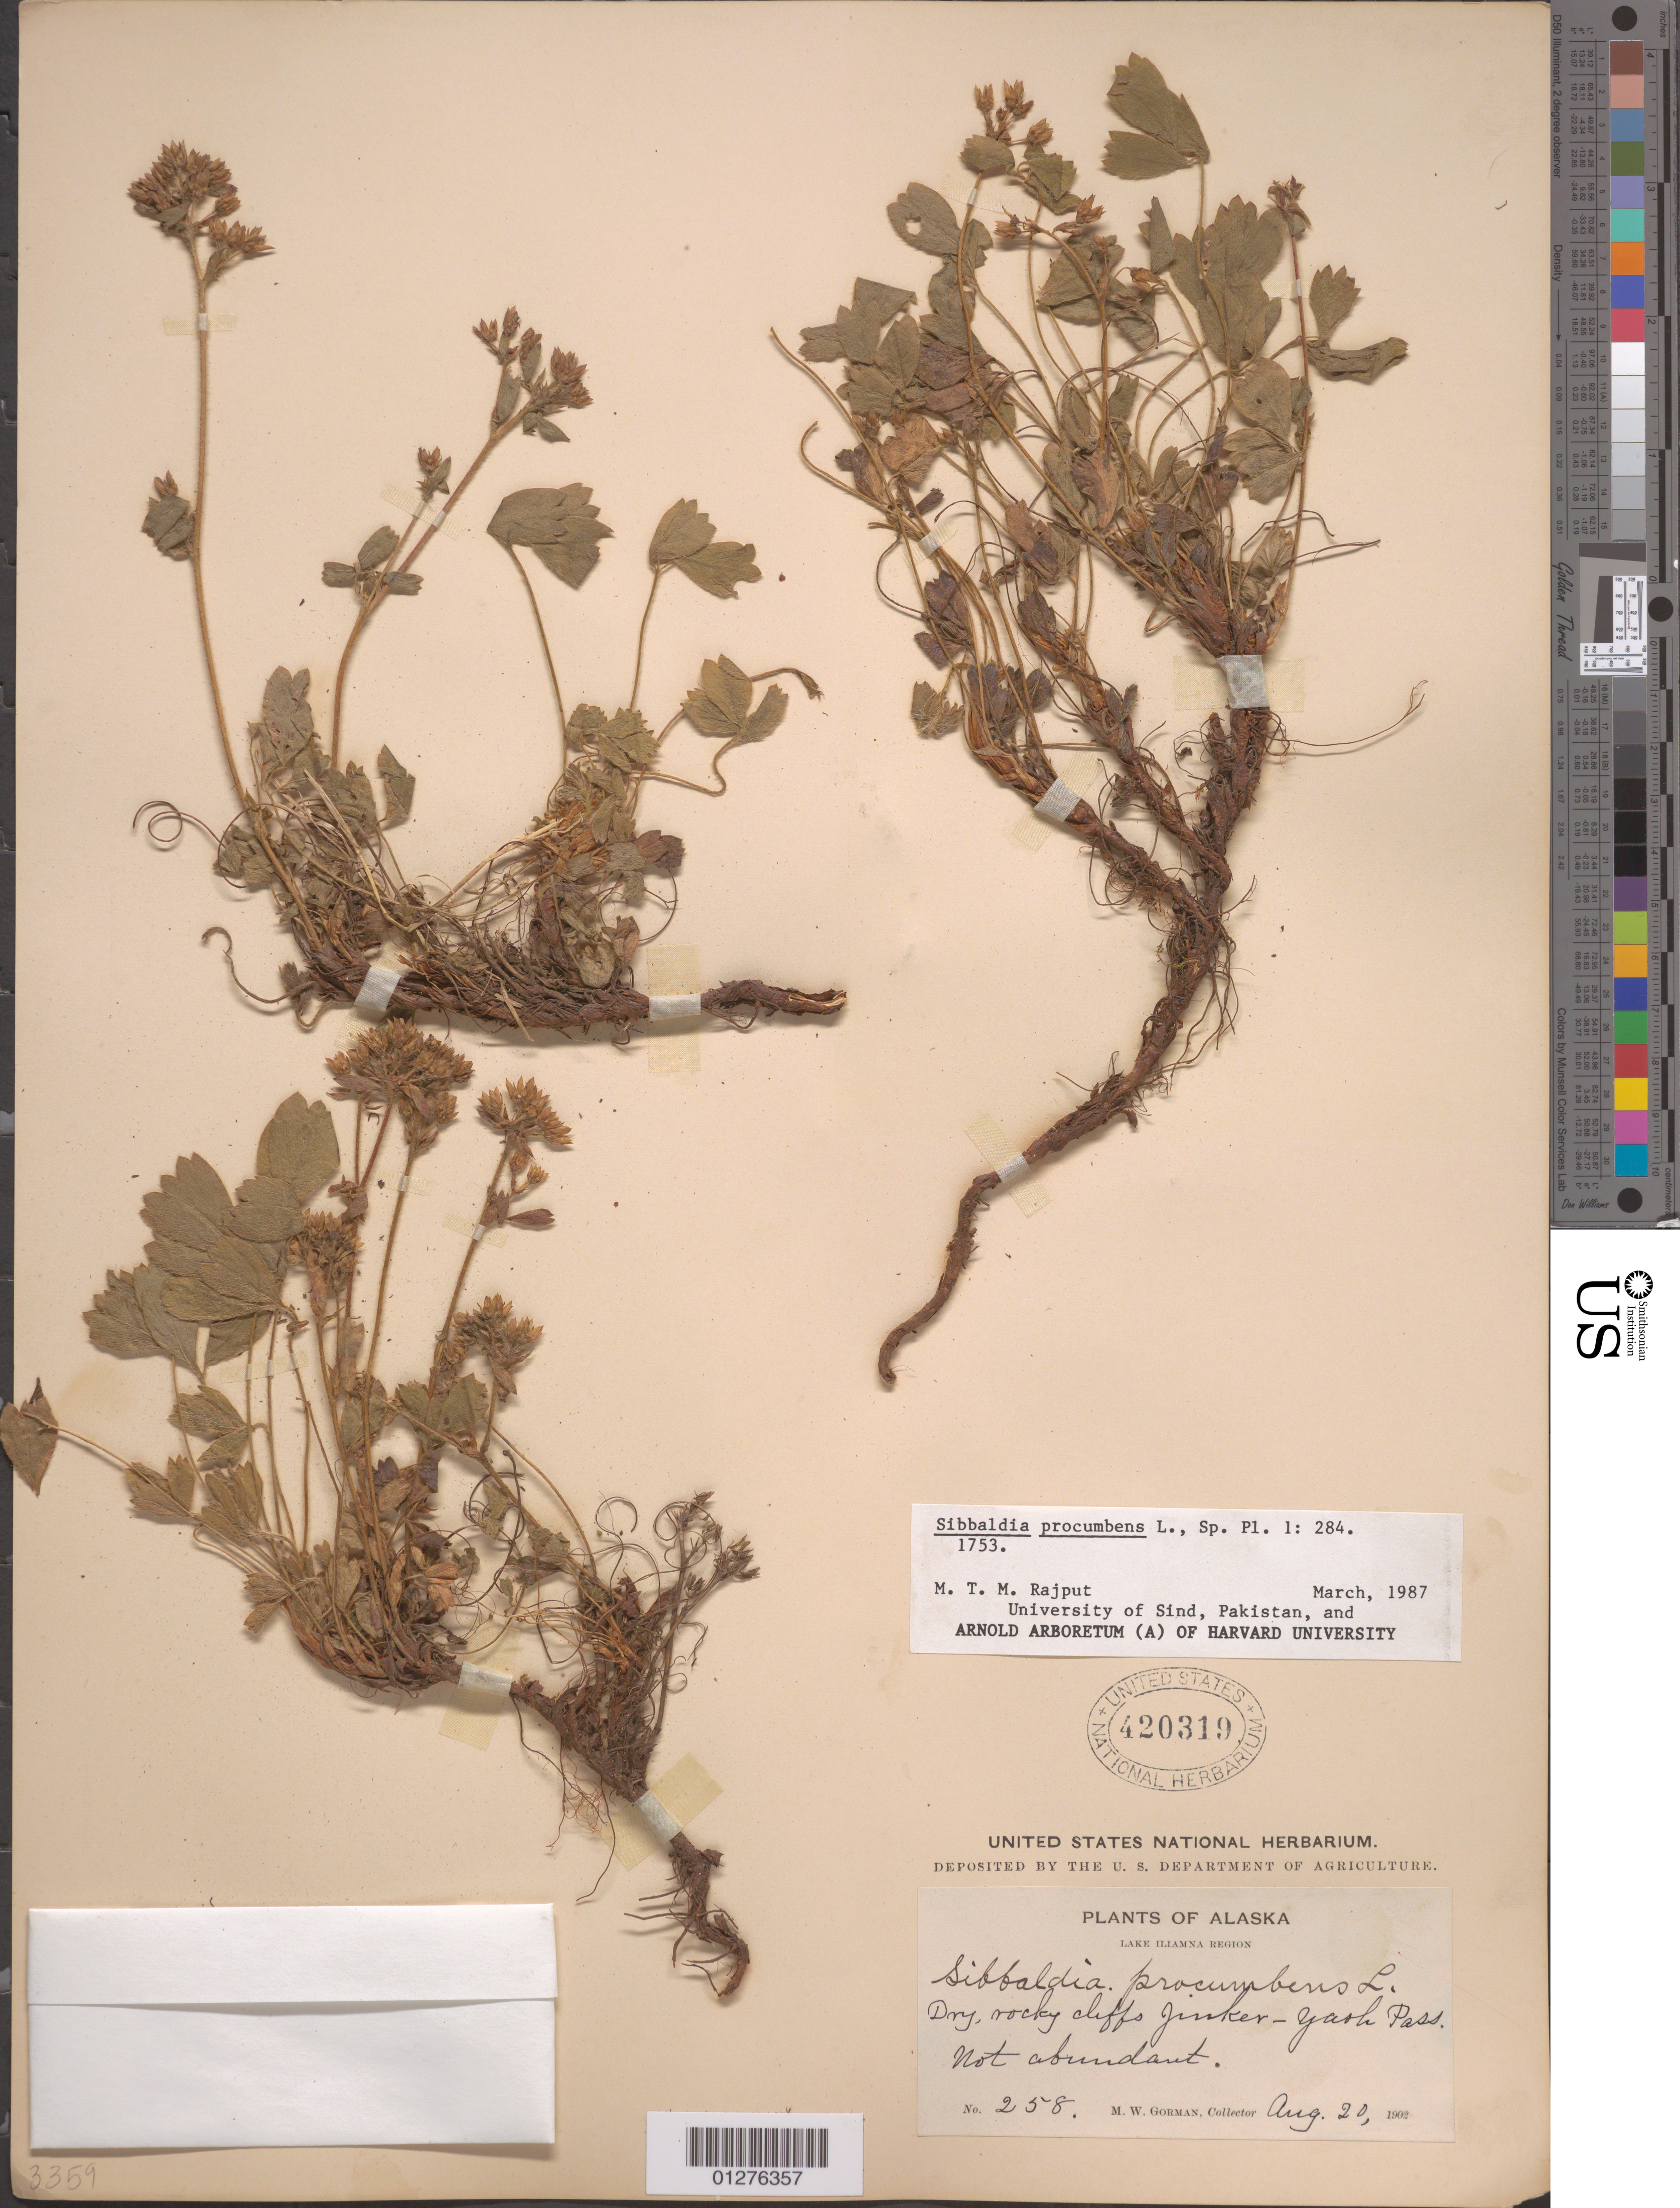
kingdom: Plantae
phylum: Tracheophyta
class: Magnoliopsida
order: Rosales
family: Rosaceae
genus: Sibbaldia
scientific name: Sibbaldia procumbens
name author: L.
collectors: M. W. Gorman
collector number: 258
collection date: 1902-08-20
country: United States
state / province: Alaska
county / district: Lake And Peninsula Borough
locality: Lake Iliamna Region, Genkel-Yash Trail.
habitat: Dry rocky cliffs.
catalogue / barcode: US 420319